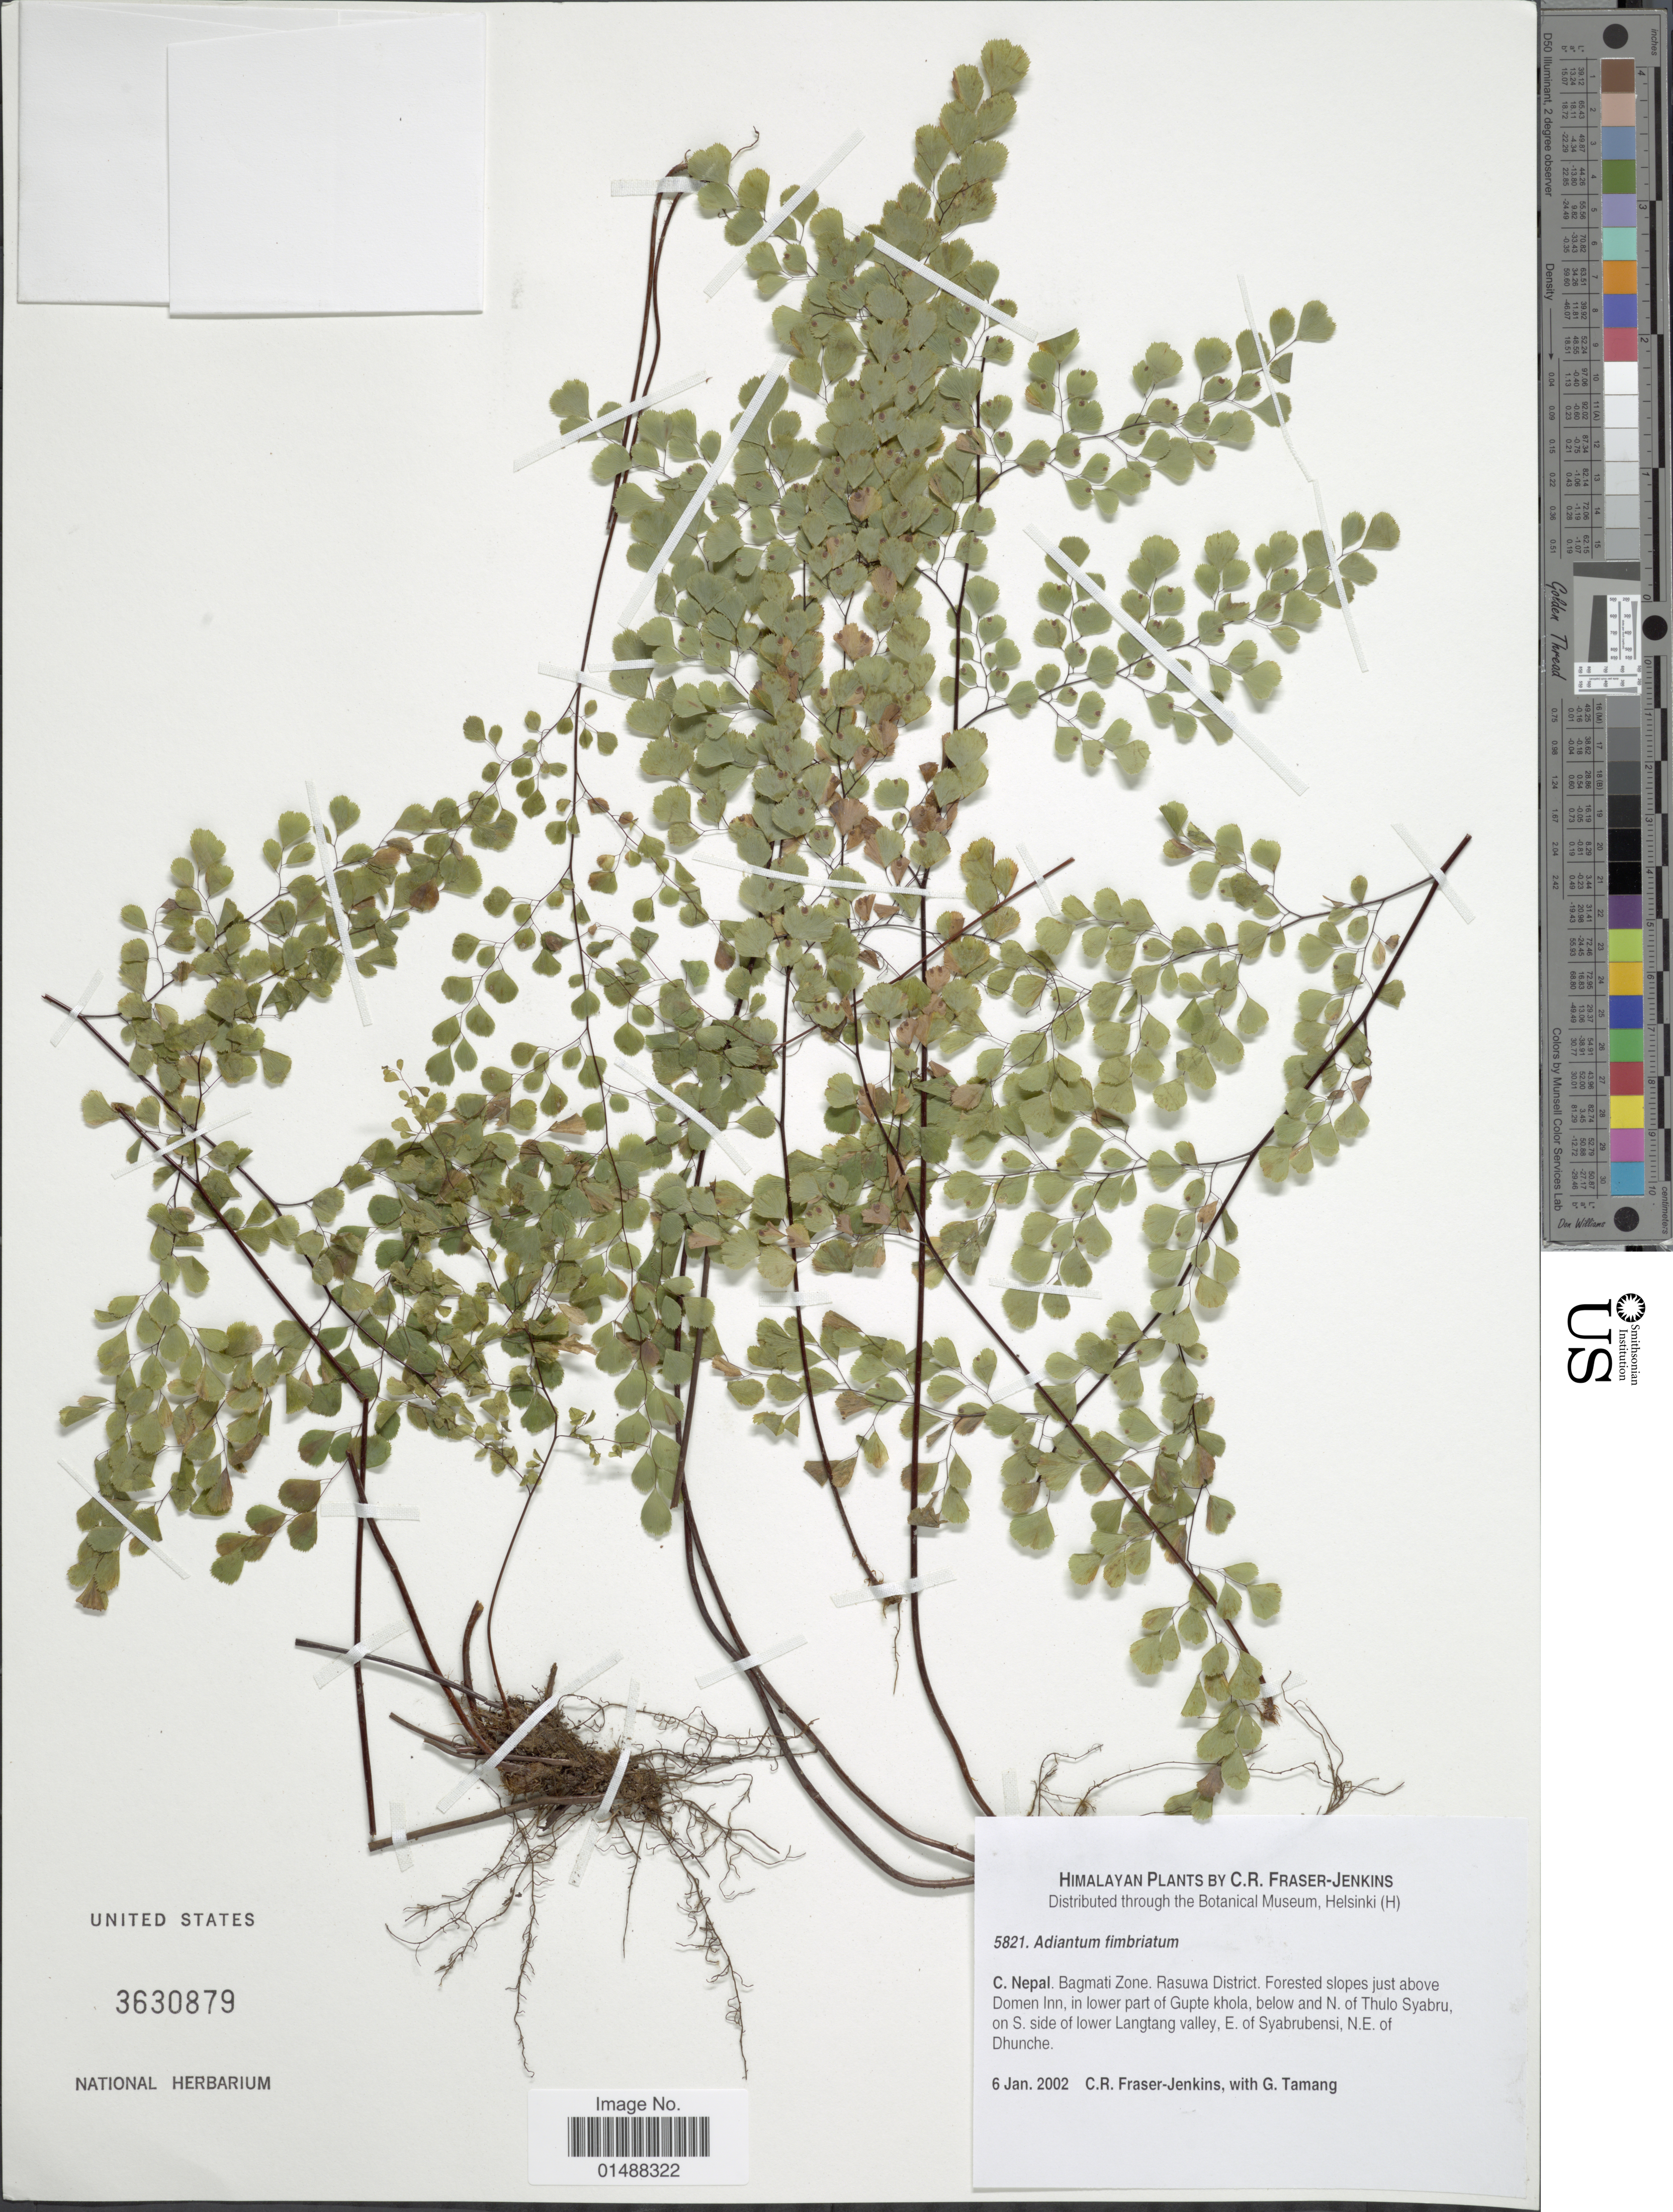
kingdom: Plantae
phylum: Tracheophyta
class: Polypodiopsida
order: Polypodiales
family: Pteridaceae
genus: Adiantum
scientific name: Adiantum fimbriatum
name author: Christ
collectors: C. R. Fraser-Jenkins & G. Tamang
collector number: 5821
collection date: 2002-01-06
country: Nepal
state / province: Bagmati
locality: C. Nepal. Bagmati Zone. Rasuwa District, Forested slopes just above Domen Inn, in lower part of Gupte khola, below and N. of Thulo Syabru, on S. side of lower Langtang valley, E. of Syabrubensi, N.E. of Dhunche.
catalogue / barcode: US 3630879